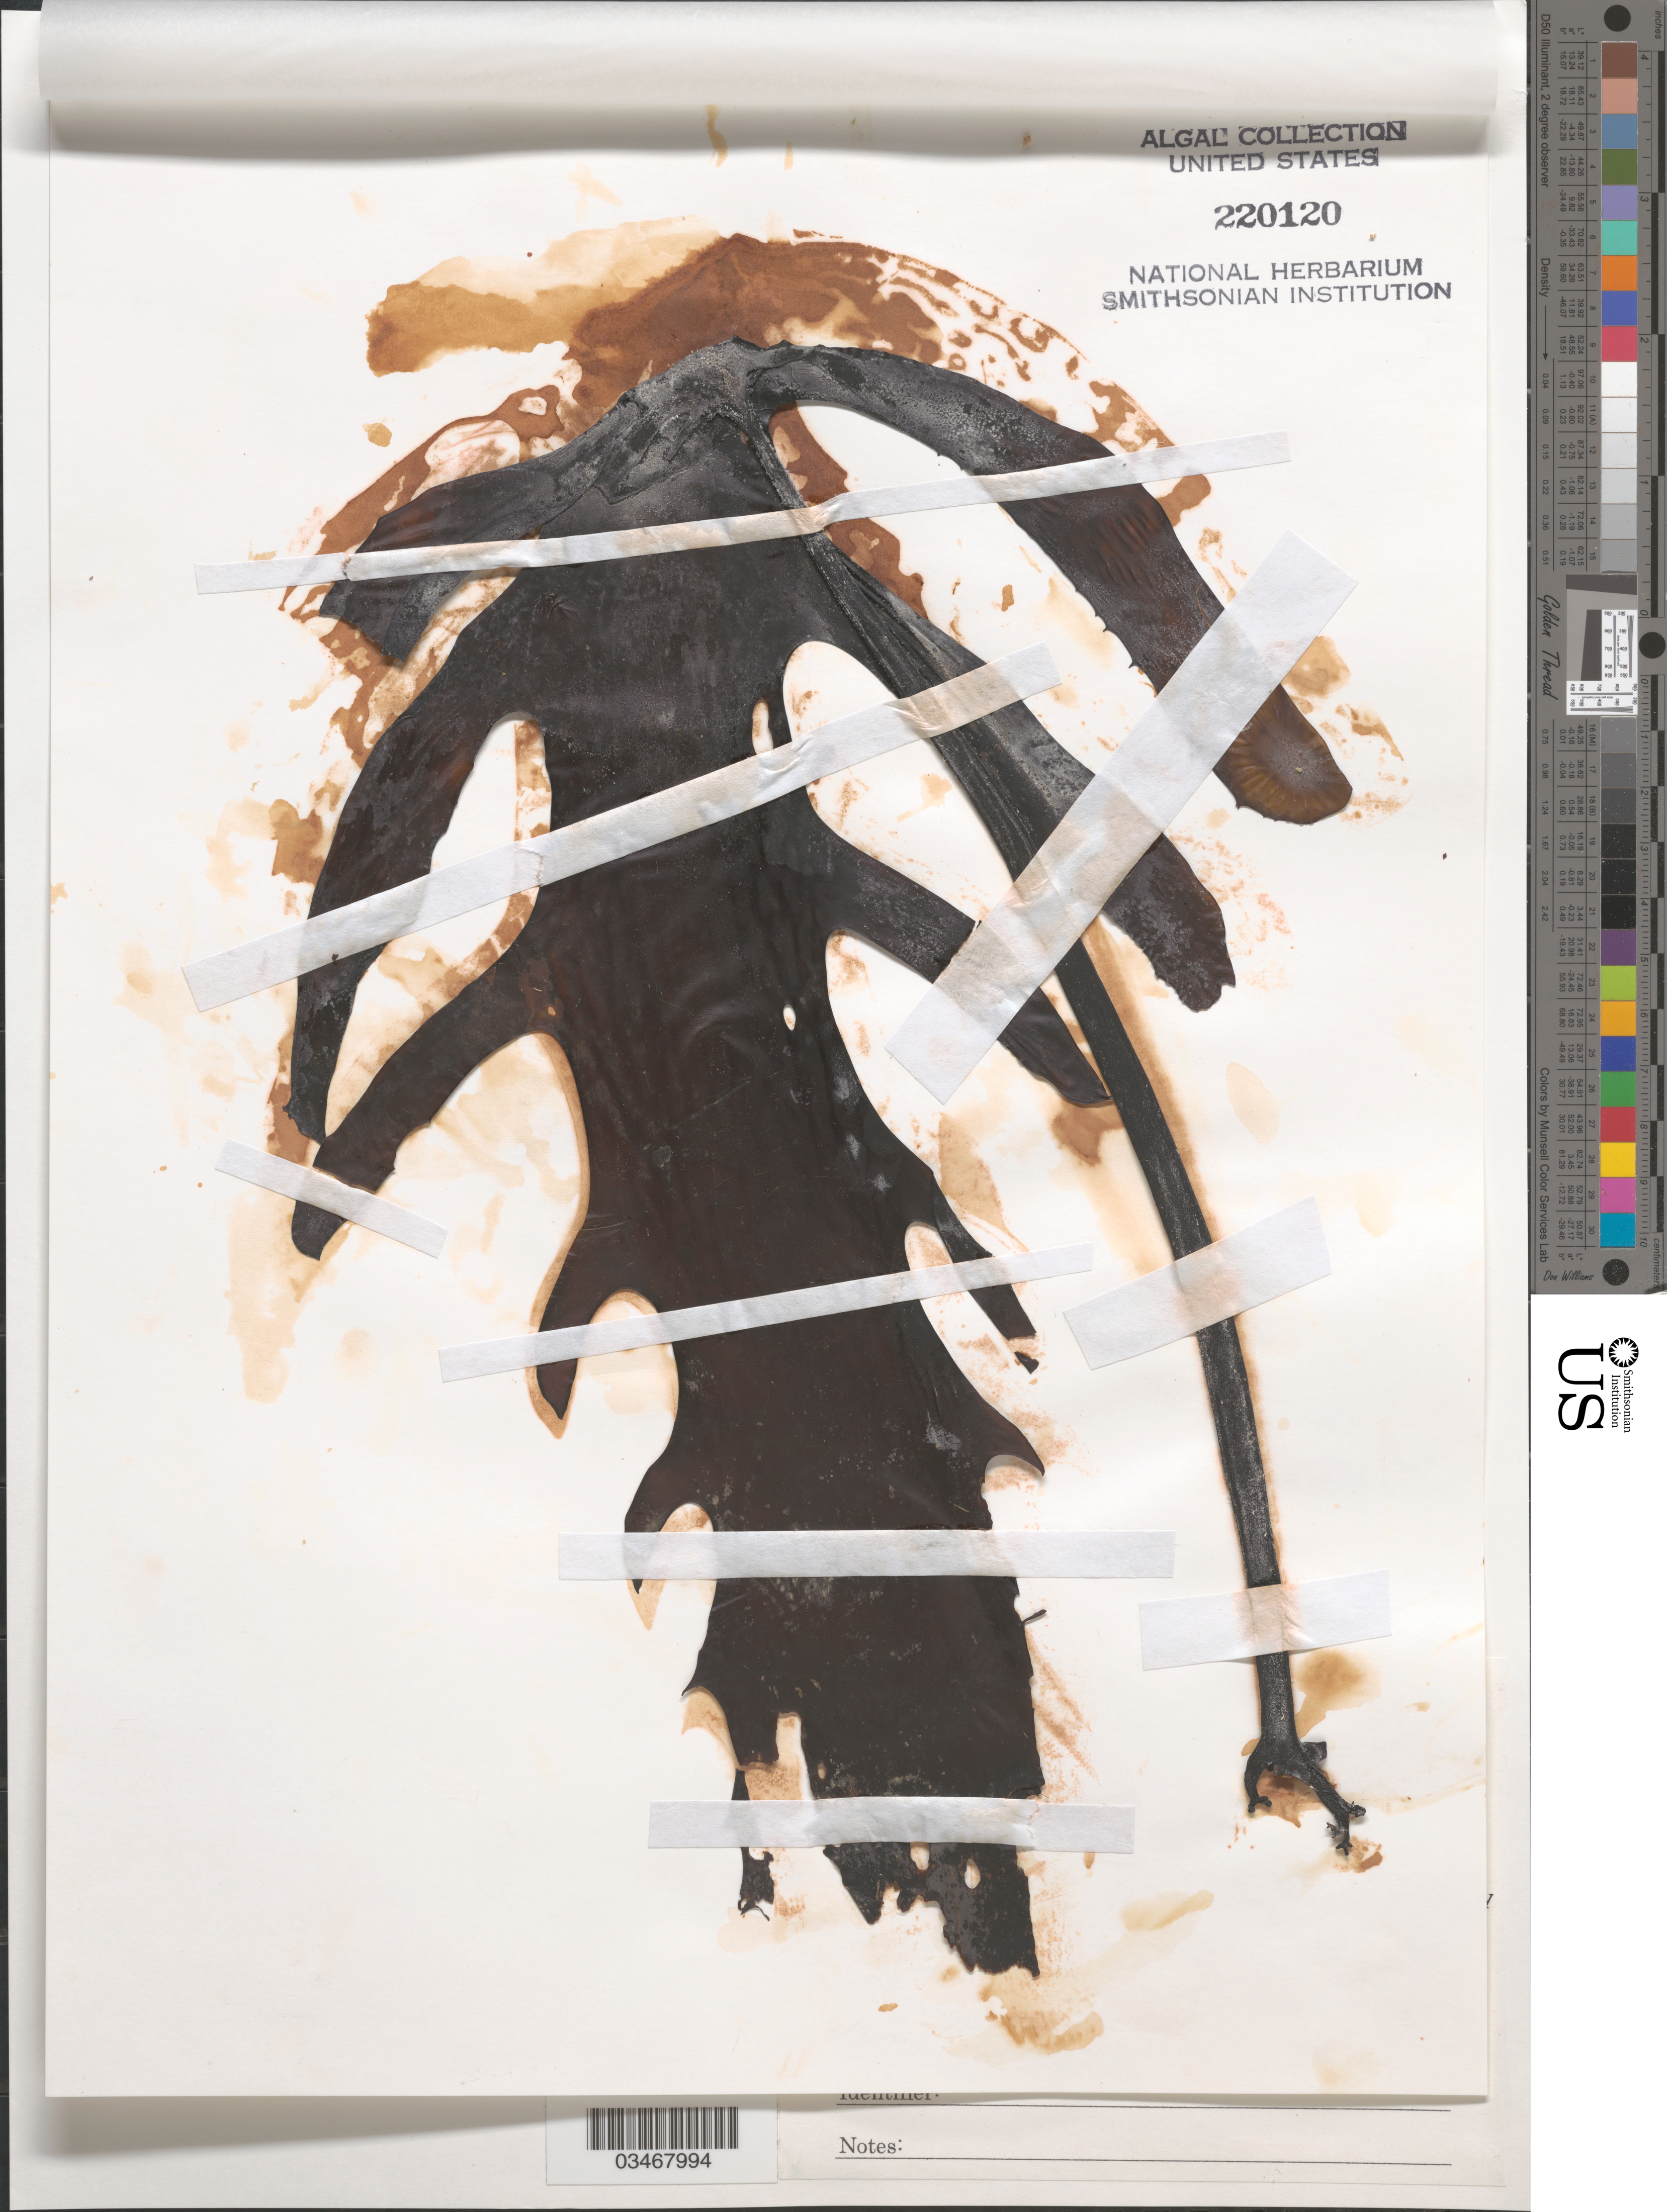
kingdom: Chromista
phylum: Ochrophyta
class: Phaeophyceae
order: Laminariales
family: Lessoniaceae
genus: Ecklonia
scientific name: Ecklonia cava subsp. kurome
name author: (Okamura) S.Akita et al.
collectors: M. Kajimura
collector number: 3515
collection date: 2009-02-01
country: Japan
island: Oki Islands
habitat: At low-tide level, on rocky bottom.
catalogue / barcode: US 220120